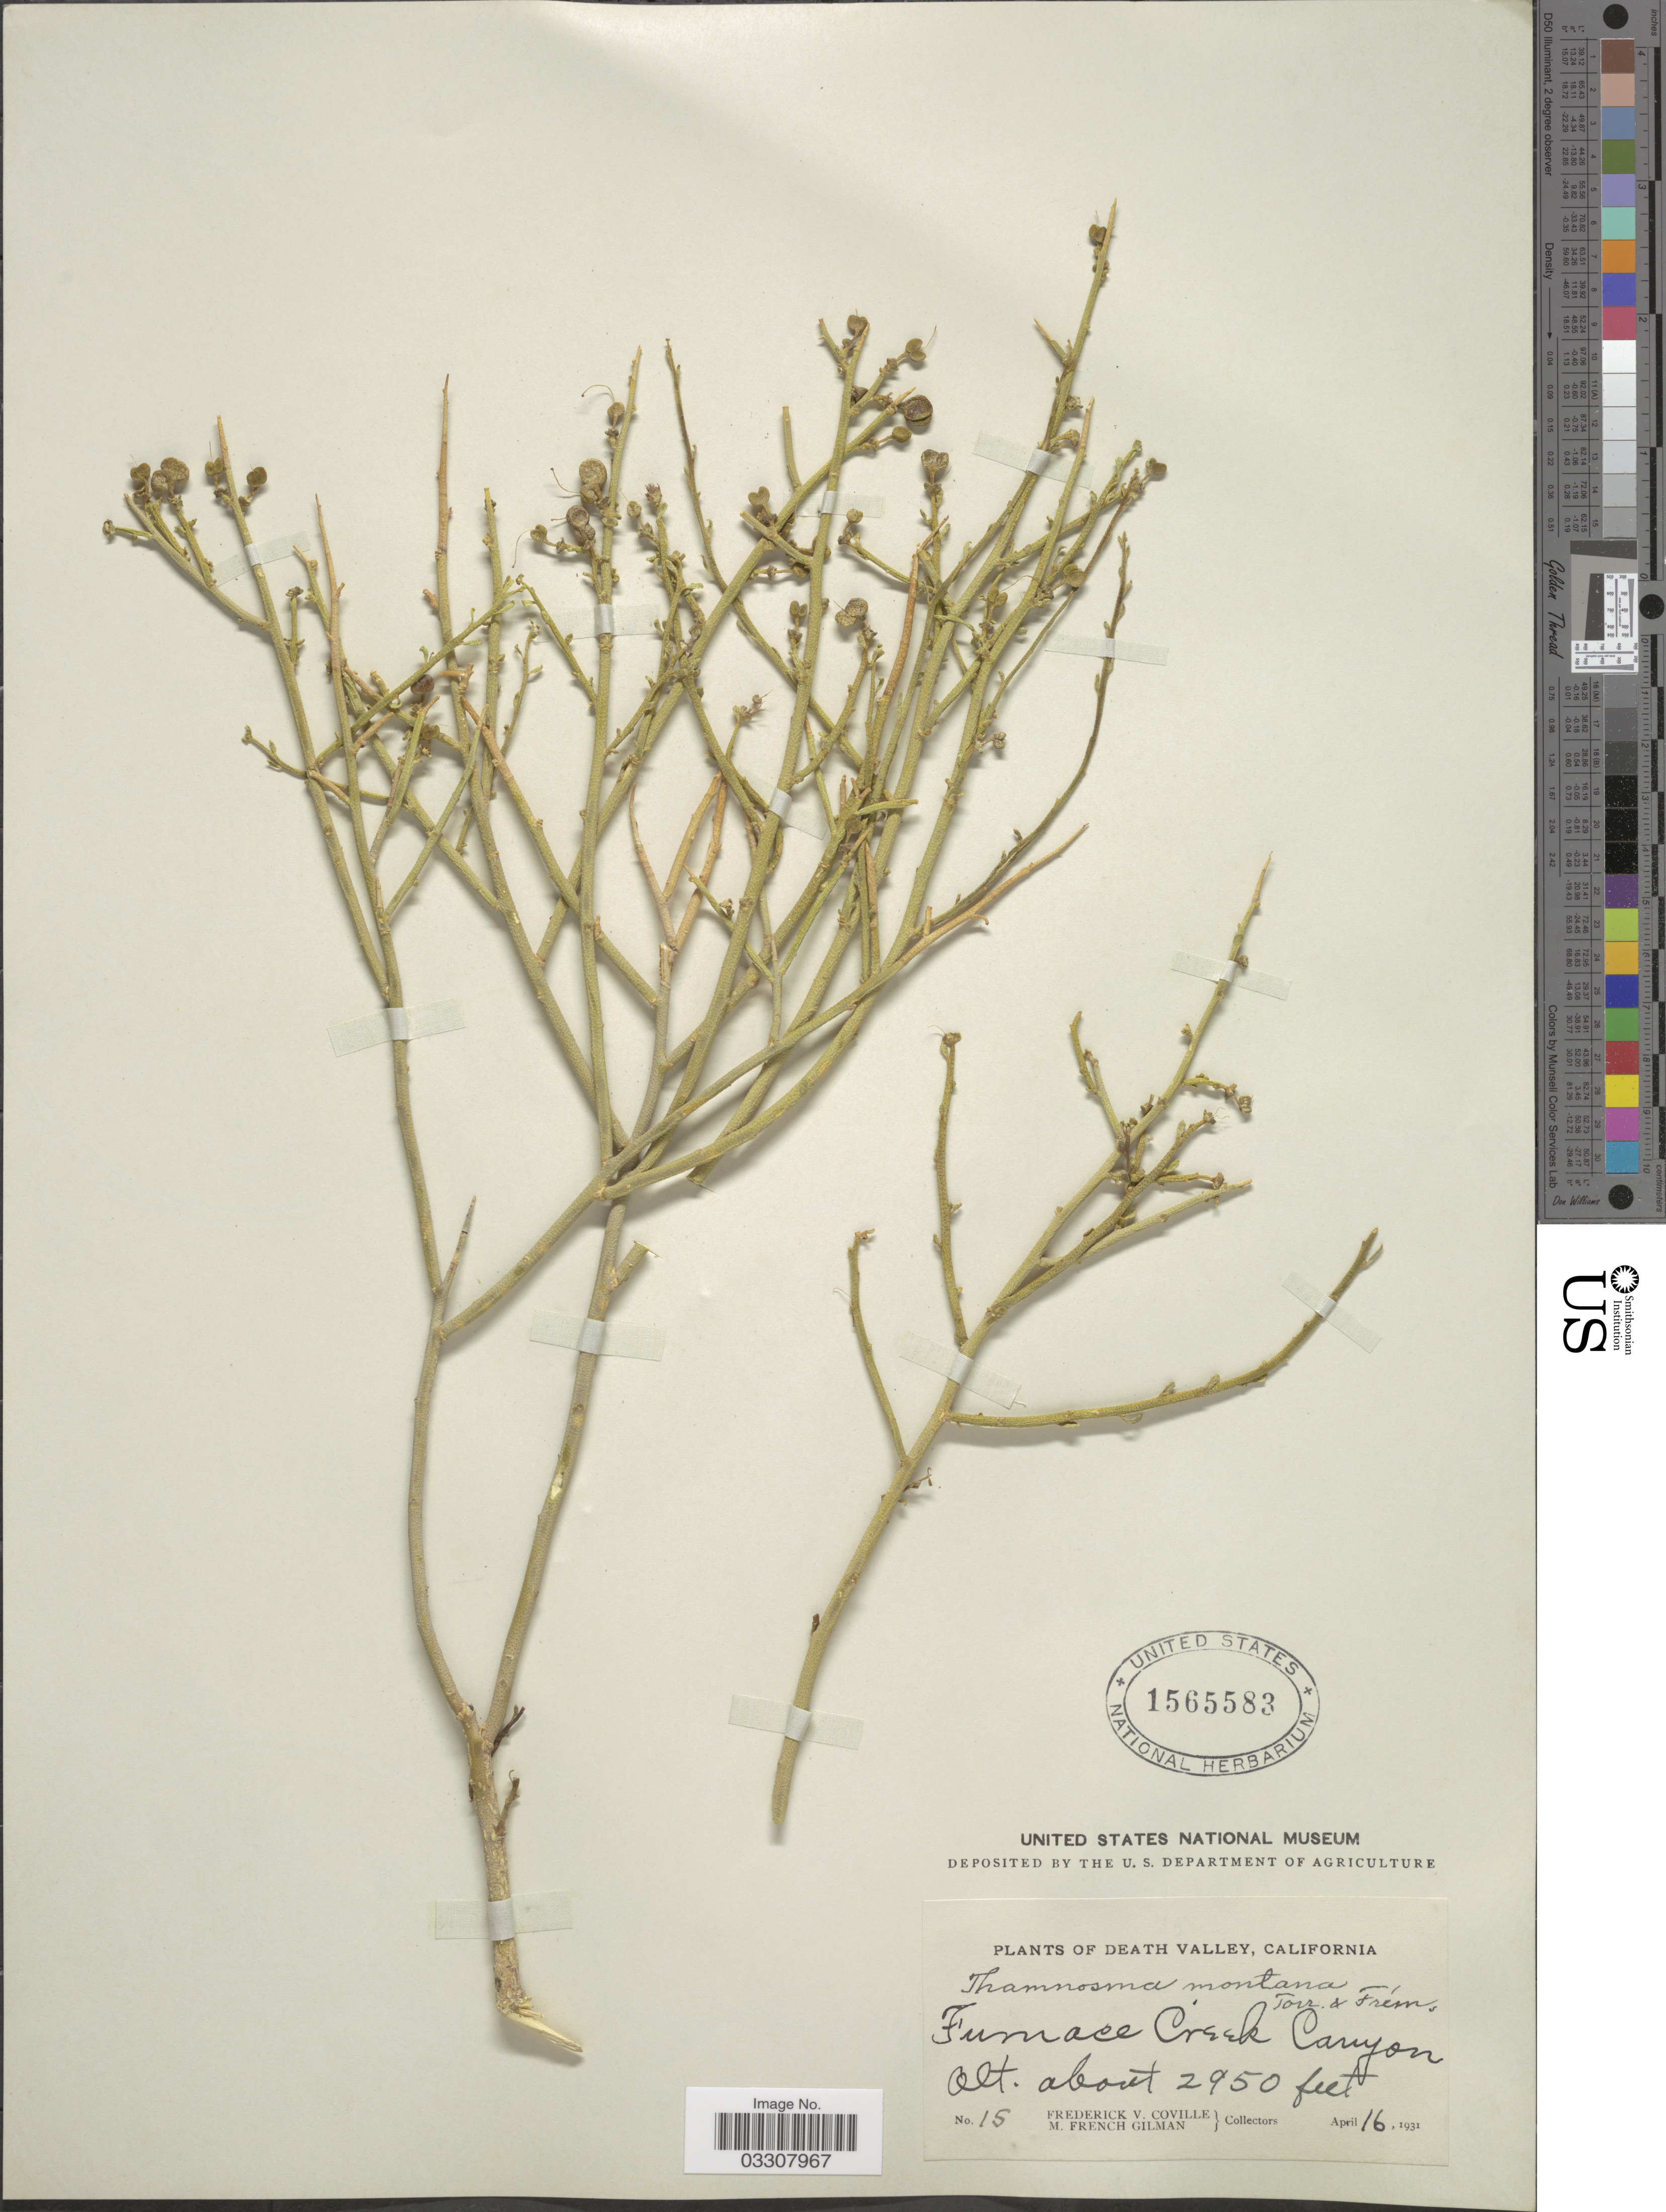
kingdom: Plantae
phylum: Tracheophyta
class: Magnoliopsida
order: Sapindales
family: Rutaceae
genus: Thamnosma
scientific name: Thamnosma montana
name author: Torr. & Frém.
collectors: F. V. Coville & M. F. Gilman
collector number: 15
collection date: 1931-04-16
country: United States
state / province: California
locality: Death Valley. Furnace Creek Canyon.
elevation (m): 899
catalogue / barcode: US 1565583